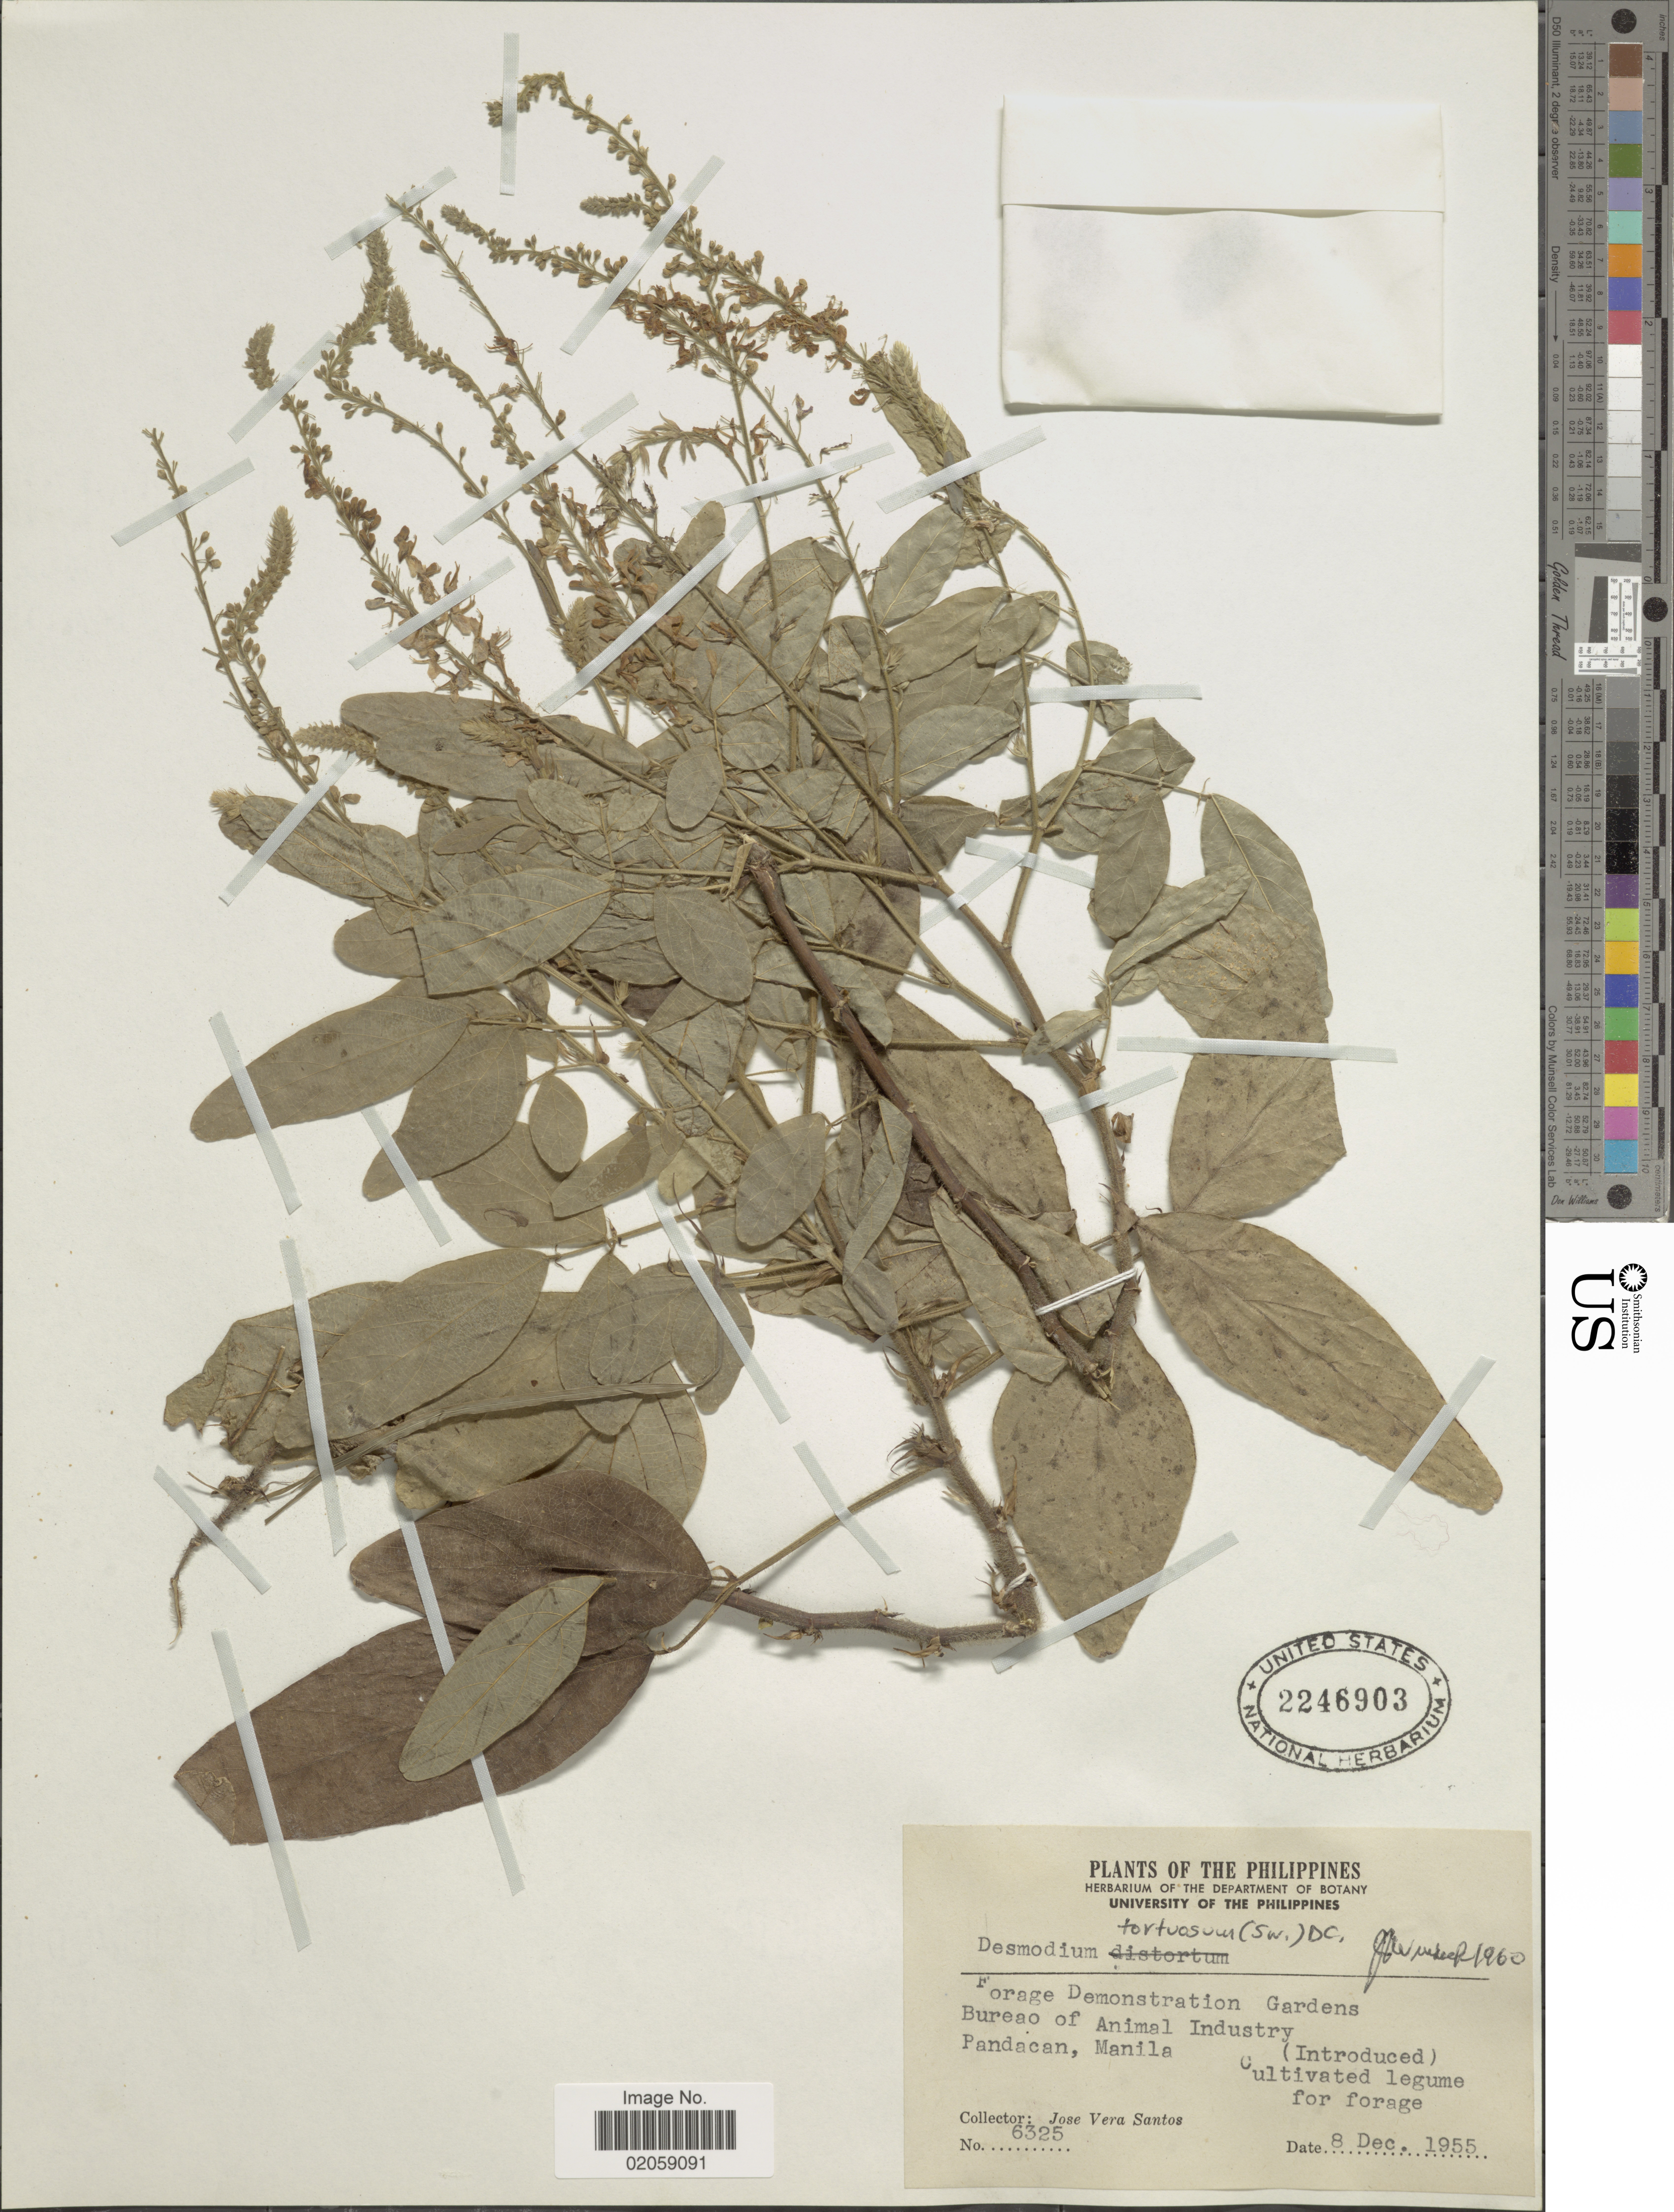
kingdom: Plantae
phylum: Tracheophyta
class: Magnoliopsida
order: Fabales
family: Fabaceae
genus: Desmodium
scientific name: Desmodium tortuosum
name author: (Sw.) DC.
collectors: J. V. Santos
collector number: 6325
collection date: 1955-12-08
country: Philippines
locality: Forage Demonstration Gardens. Bureao of Animal Industry. Pandacan, Manila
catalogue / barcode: US 2246903